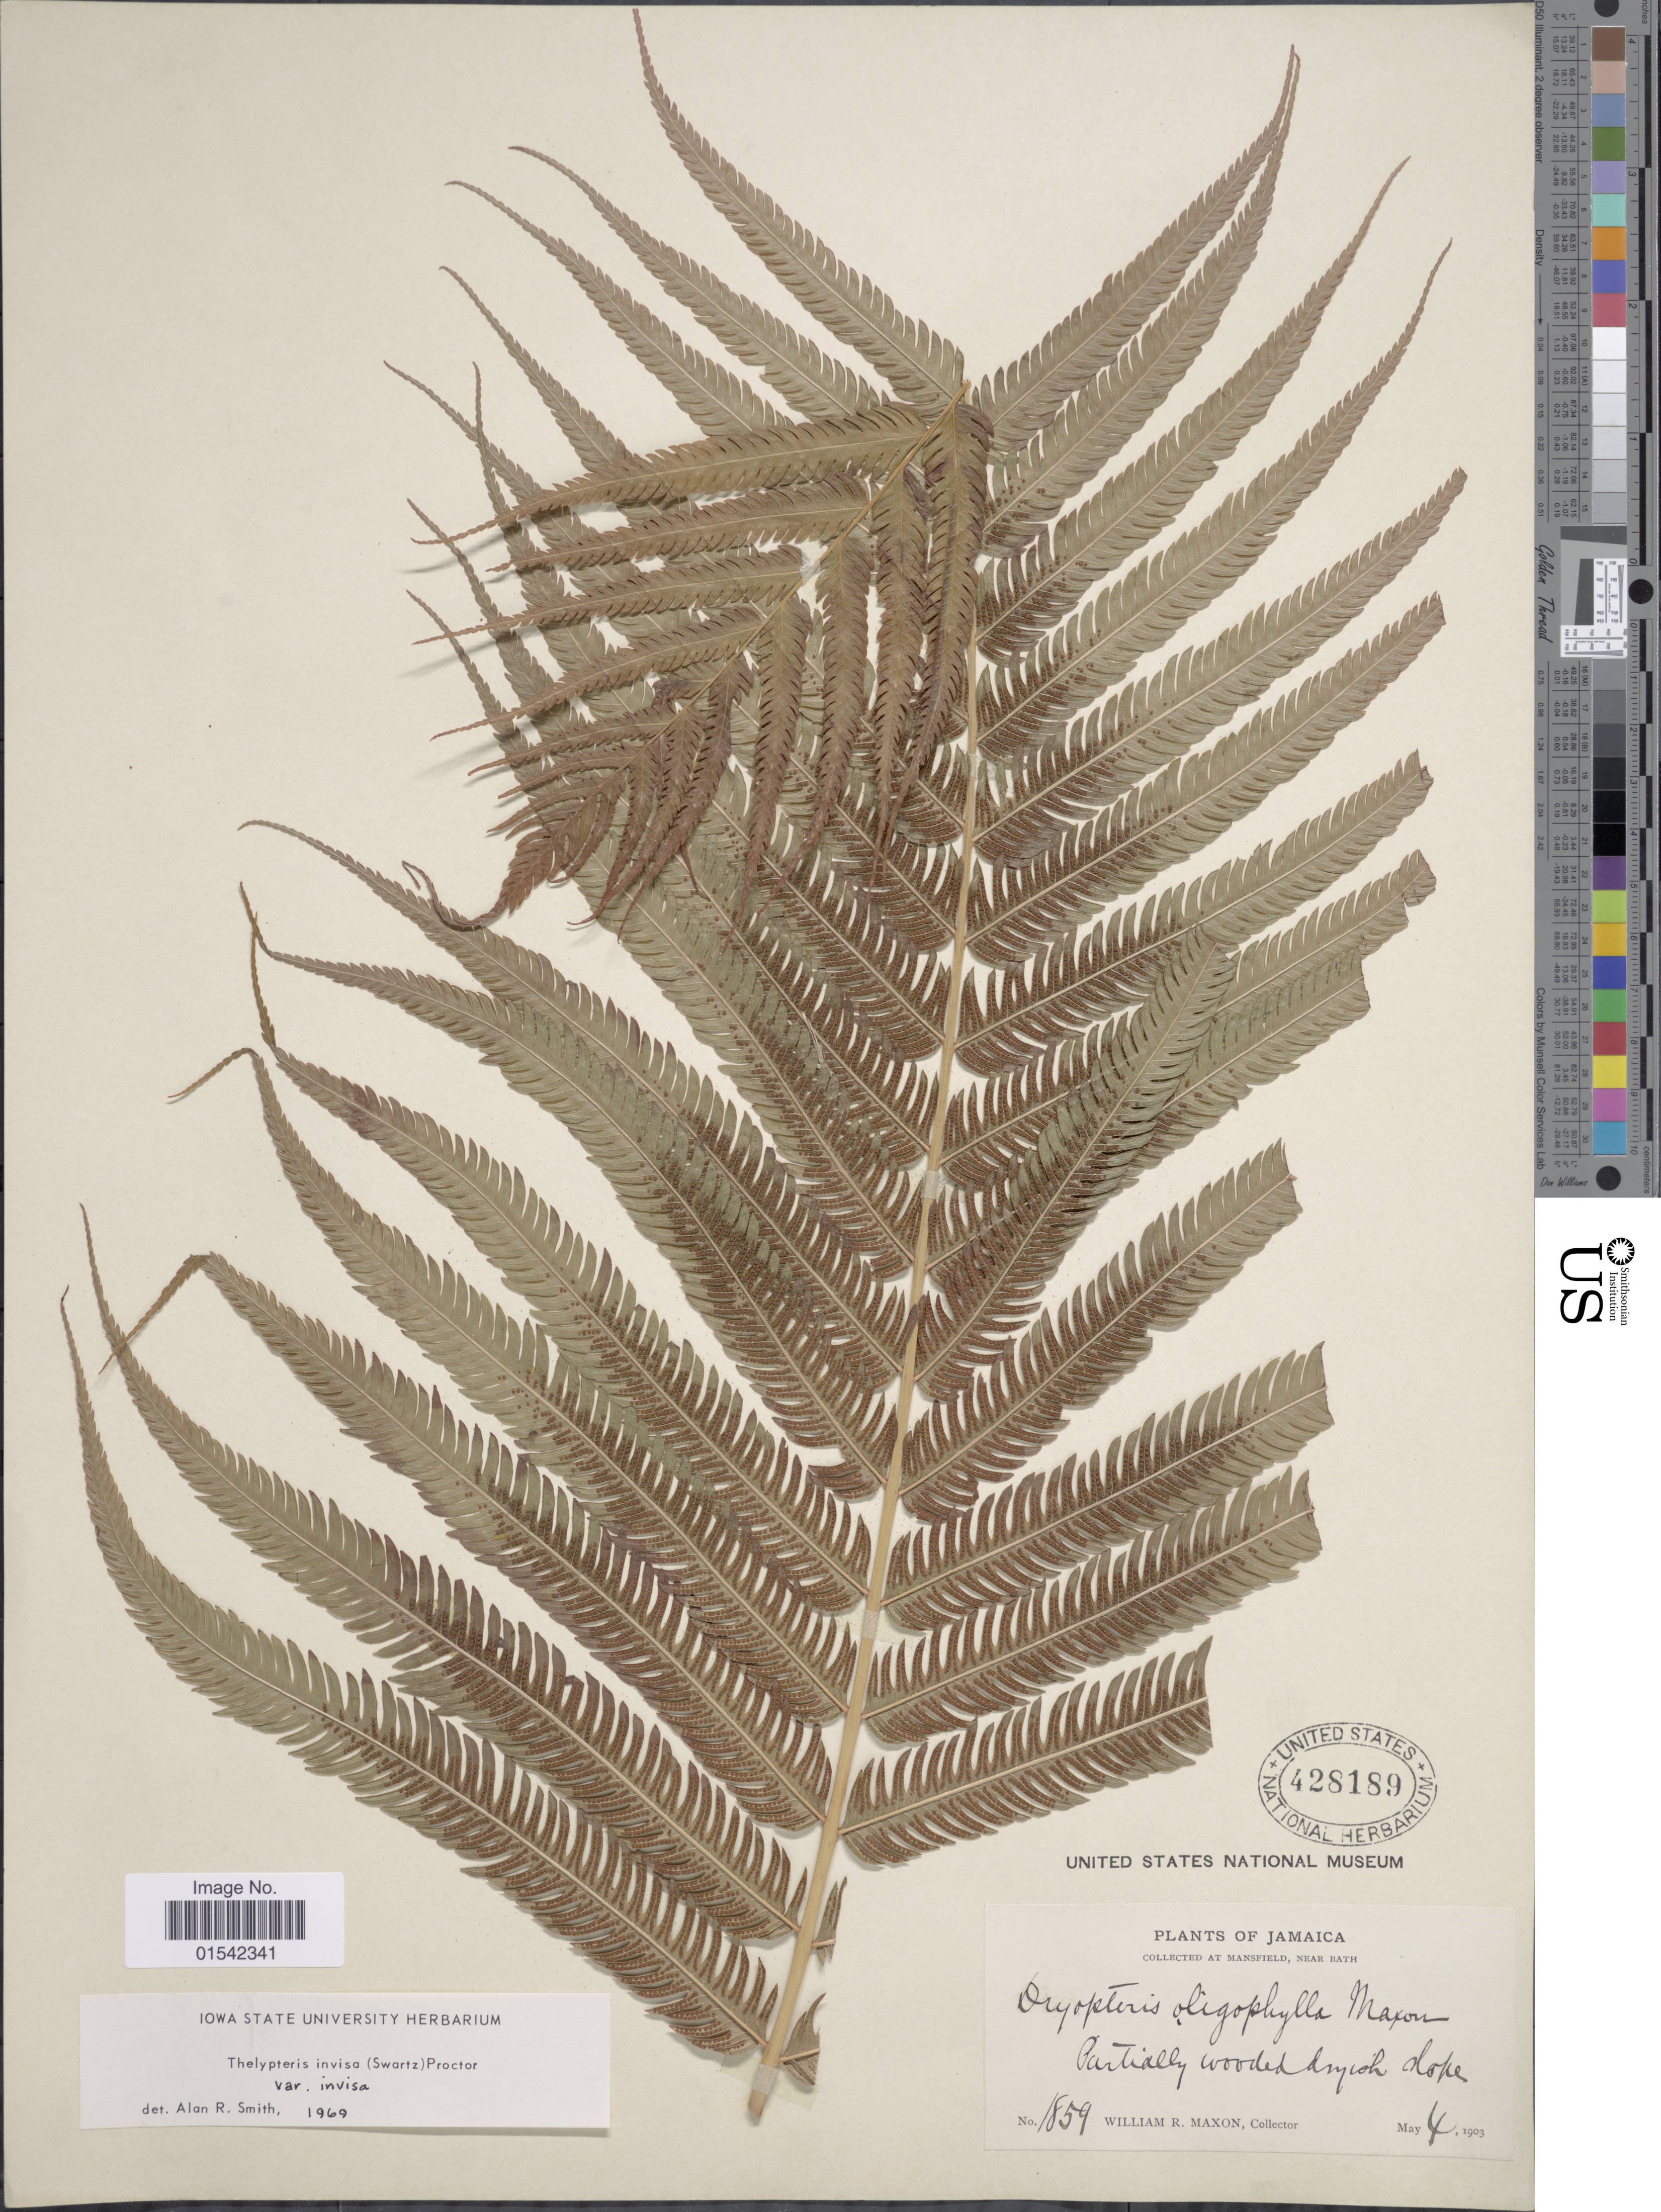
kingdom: Plantae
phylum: Tracheophyta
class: Polypodiopsida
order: Polypodiales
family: Thelypteridaceae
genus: Cyclosorus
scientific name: Cyclosorus grandis (A.R. Sm.) comb. nov., ined 2015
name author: (A.R. Sm.)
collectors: W. R. Maxon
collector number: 1859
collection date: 1903-05-04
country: Jamaica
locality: At Mansfield, near Bath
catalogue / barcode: US 428189